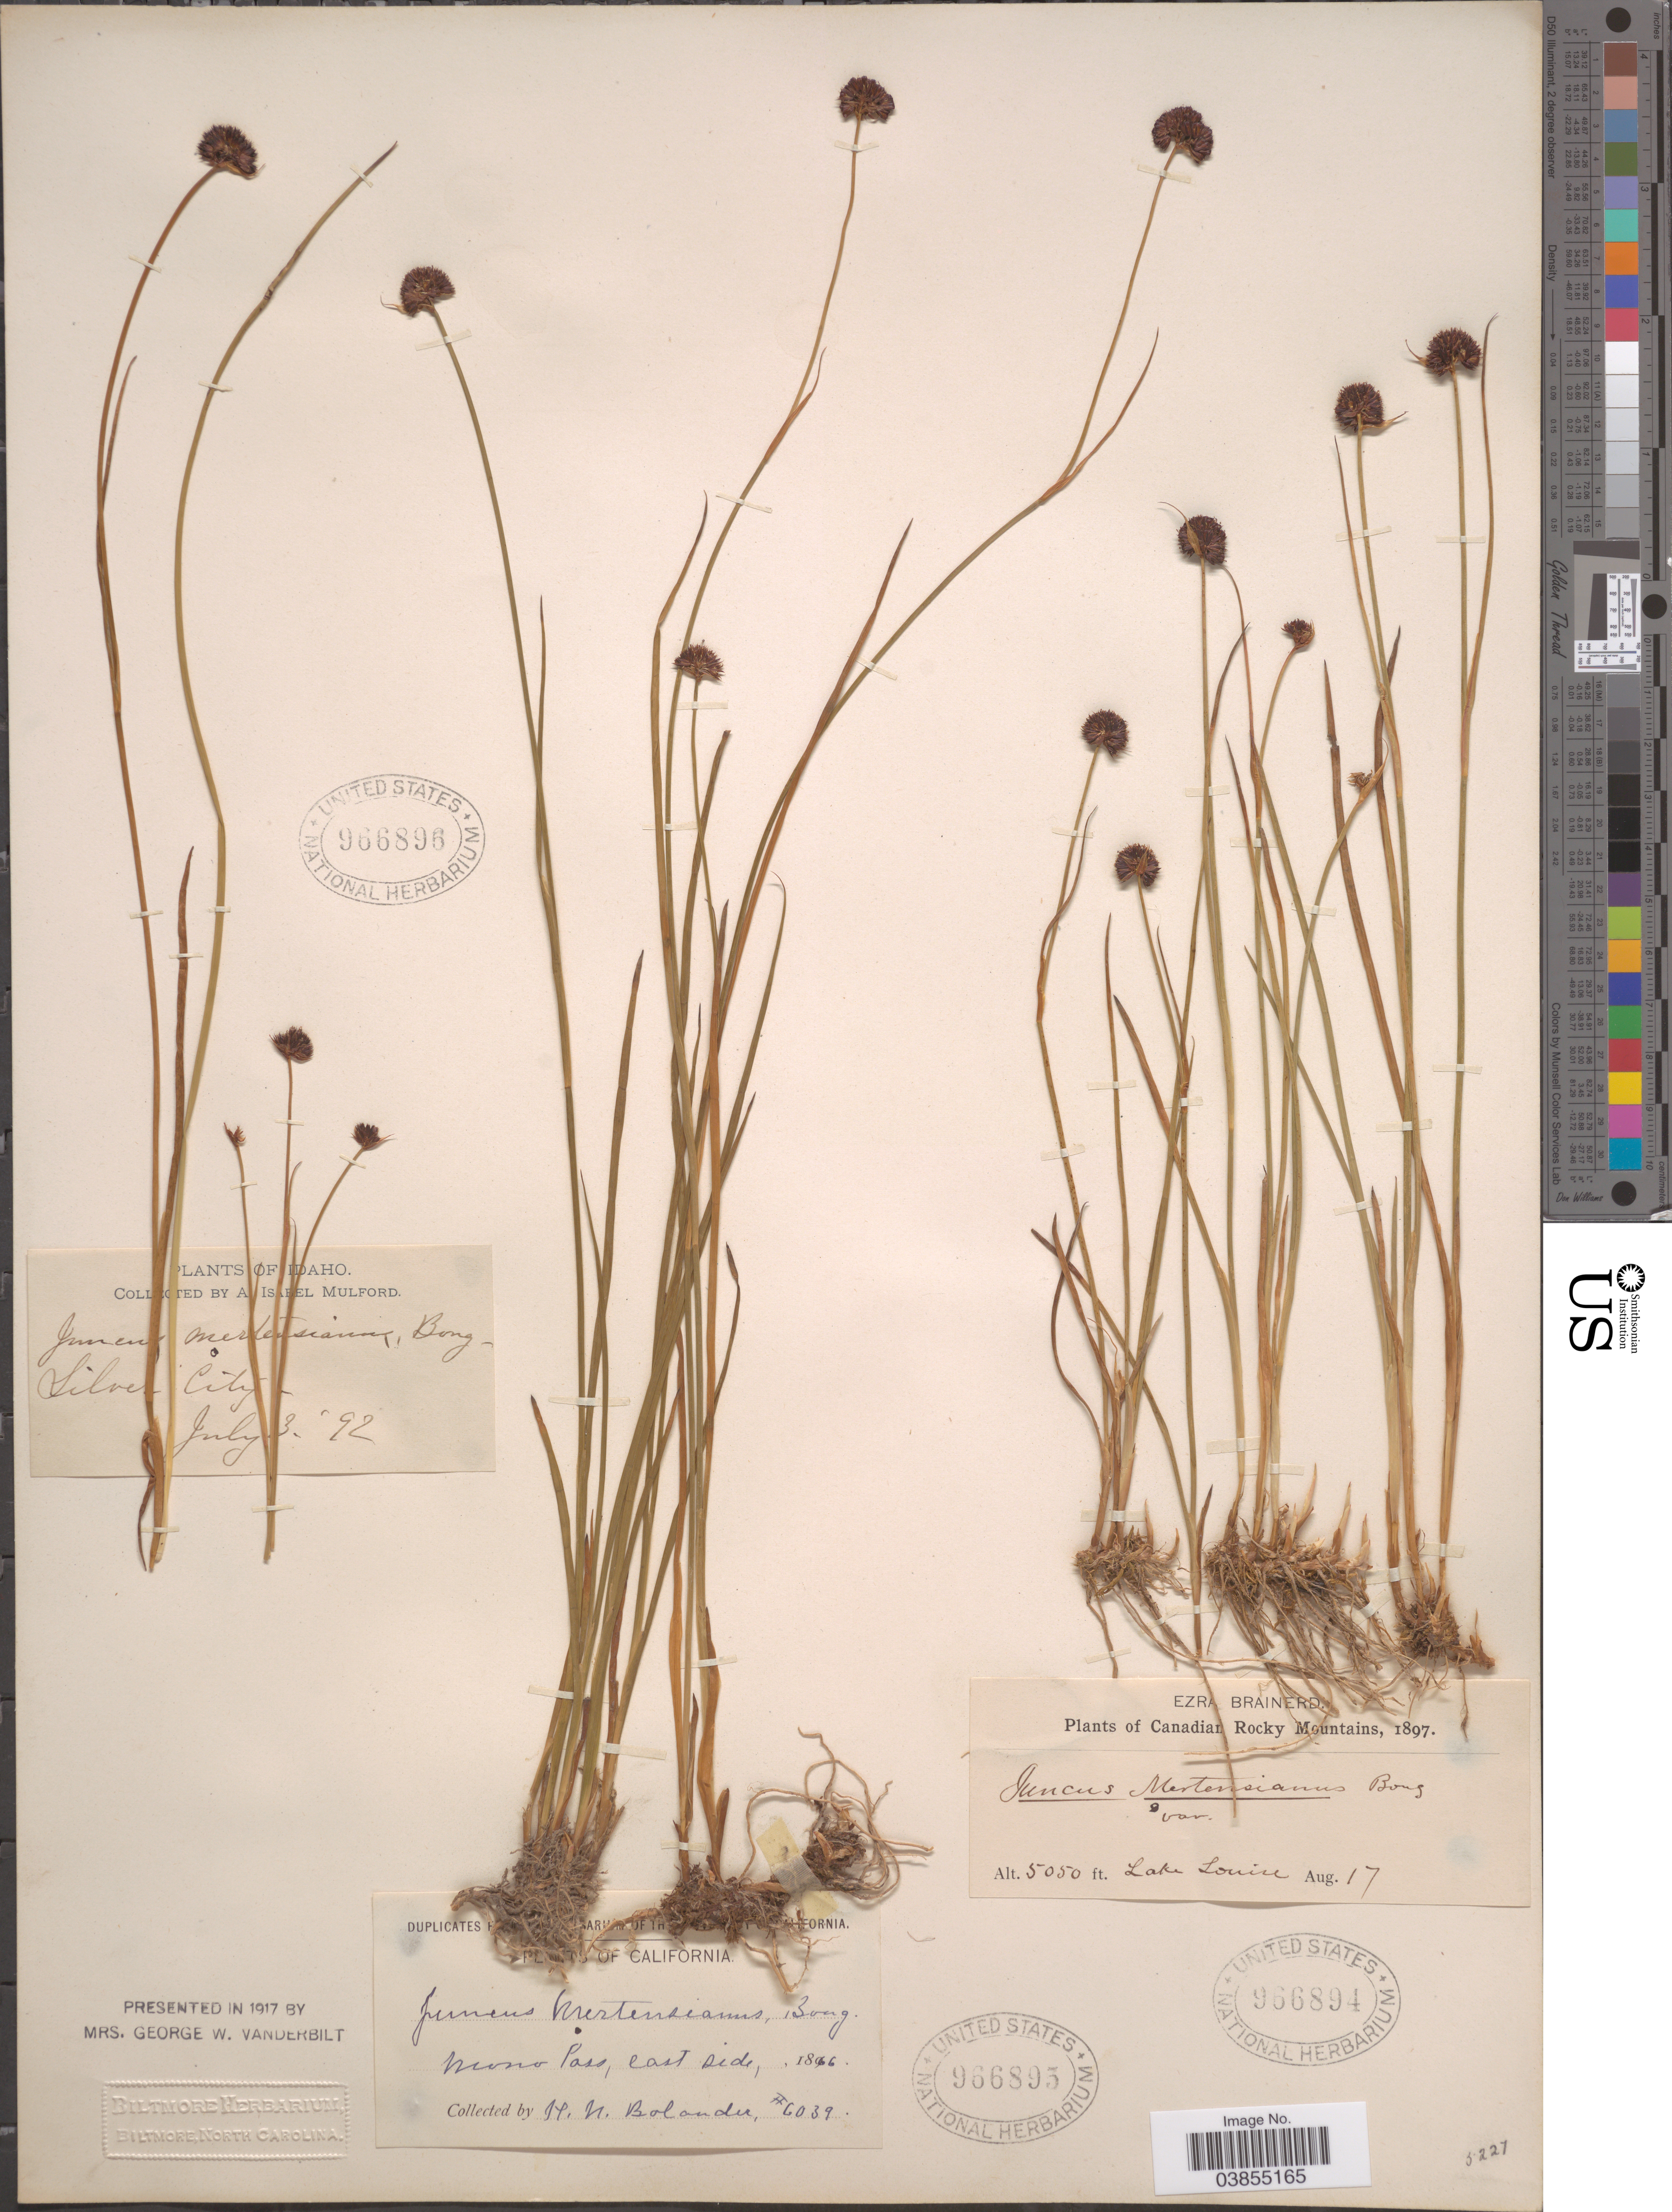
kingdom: Plantae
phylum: Tracheophyta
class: Liliopsida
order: Poales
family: Juncaceae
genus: Juncus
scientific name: Juncus mertensianus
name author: Bong.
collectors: I. Mulford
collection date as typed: Transcribed d/m/y: 3/7/92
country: United States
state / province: Idaho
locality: Silver City.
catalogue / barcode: US 966896-3